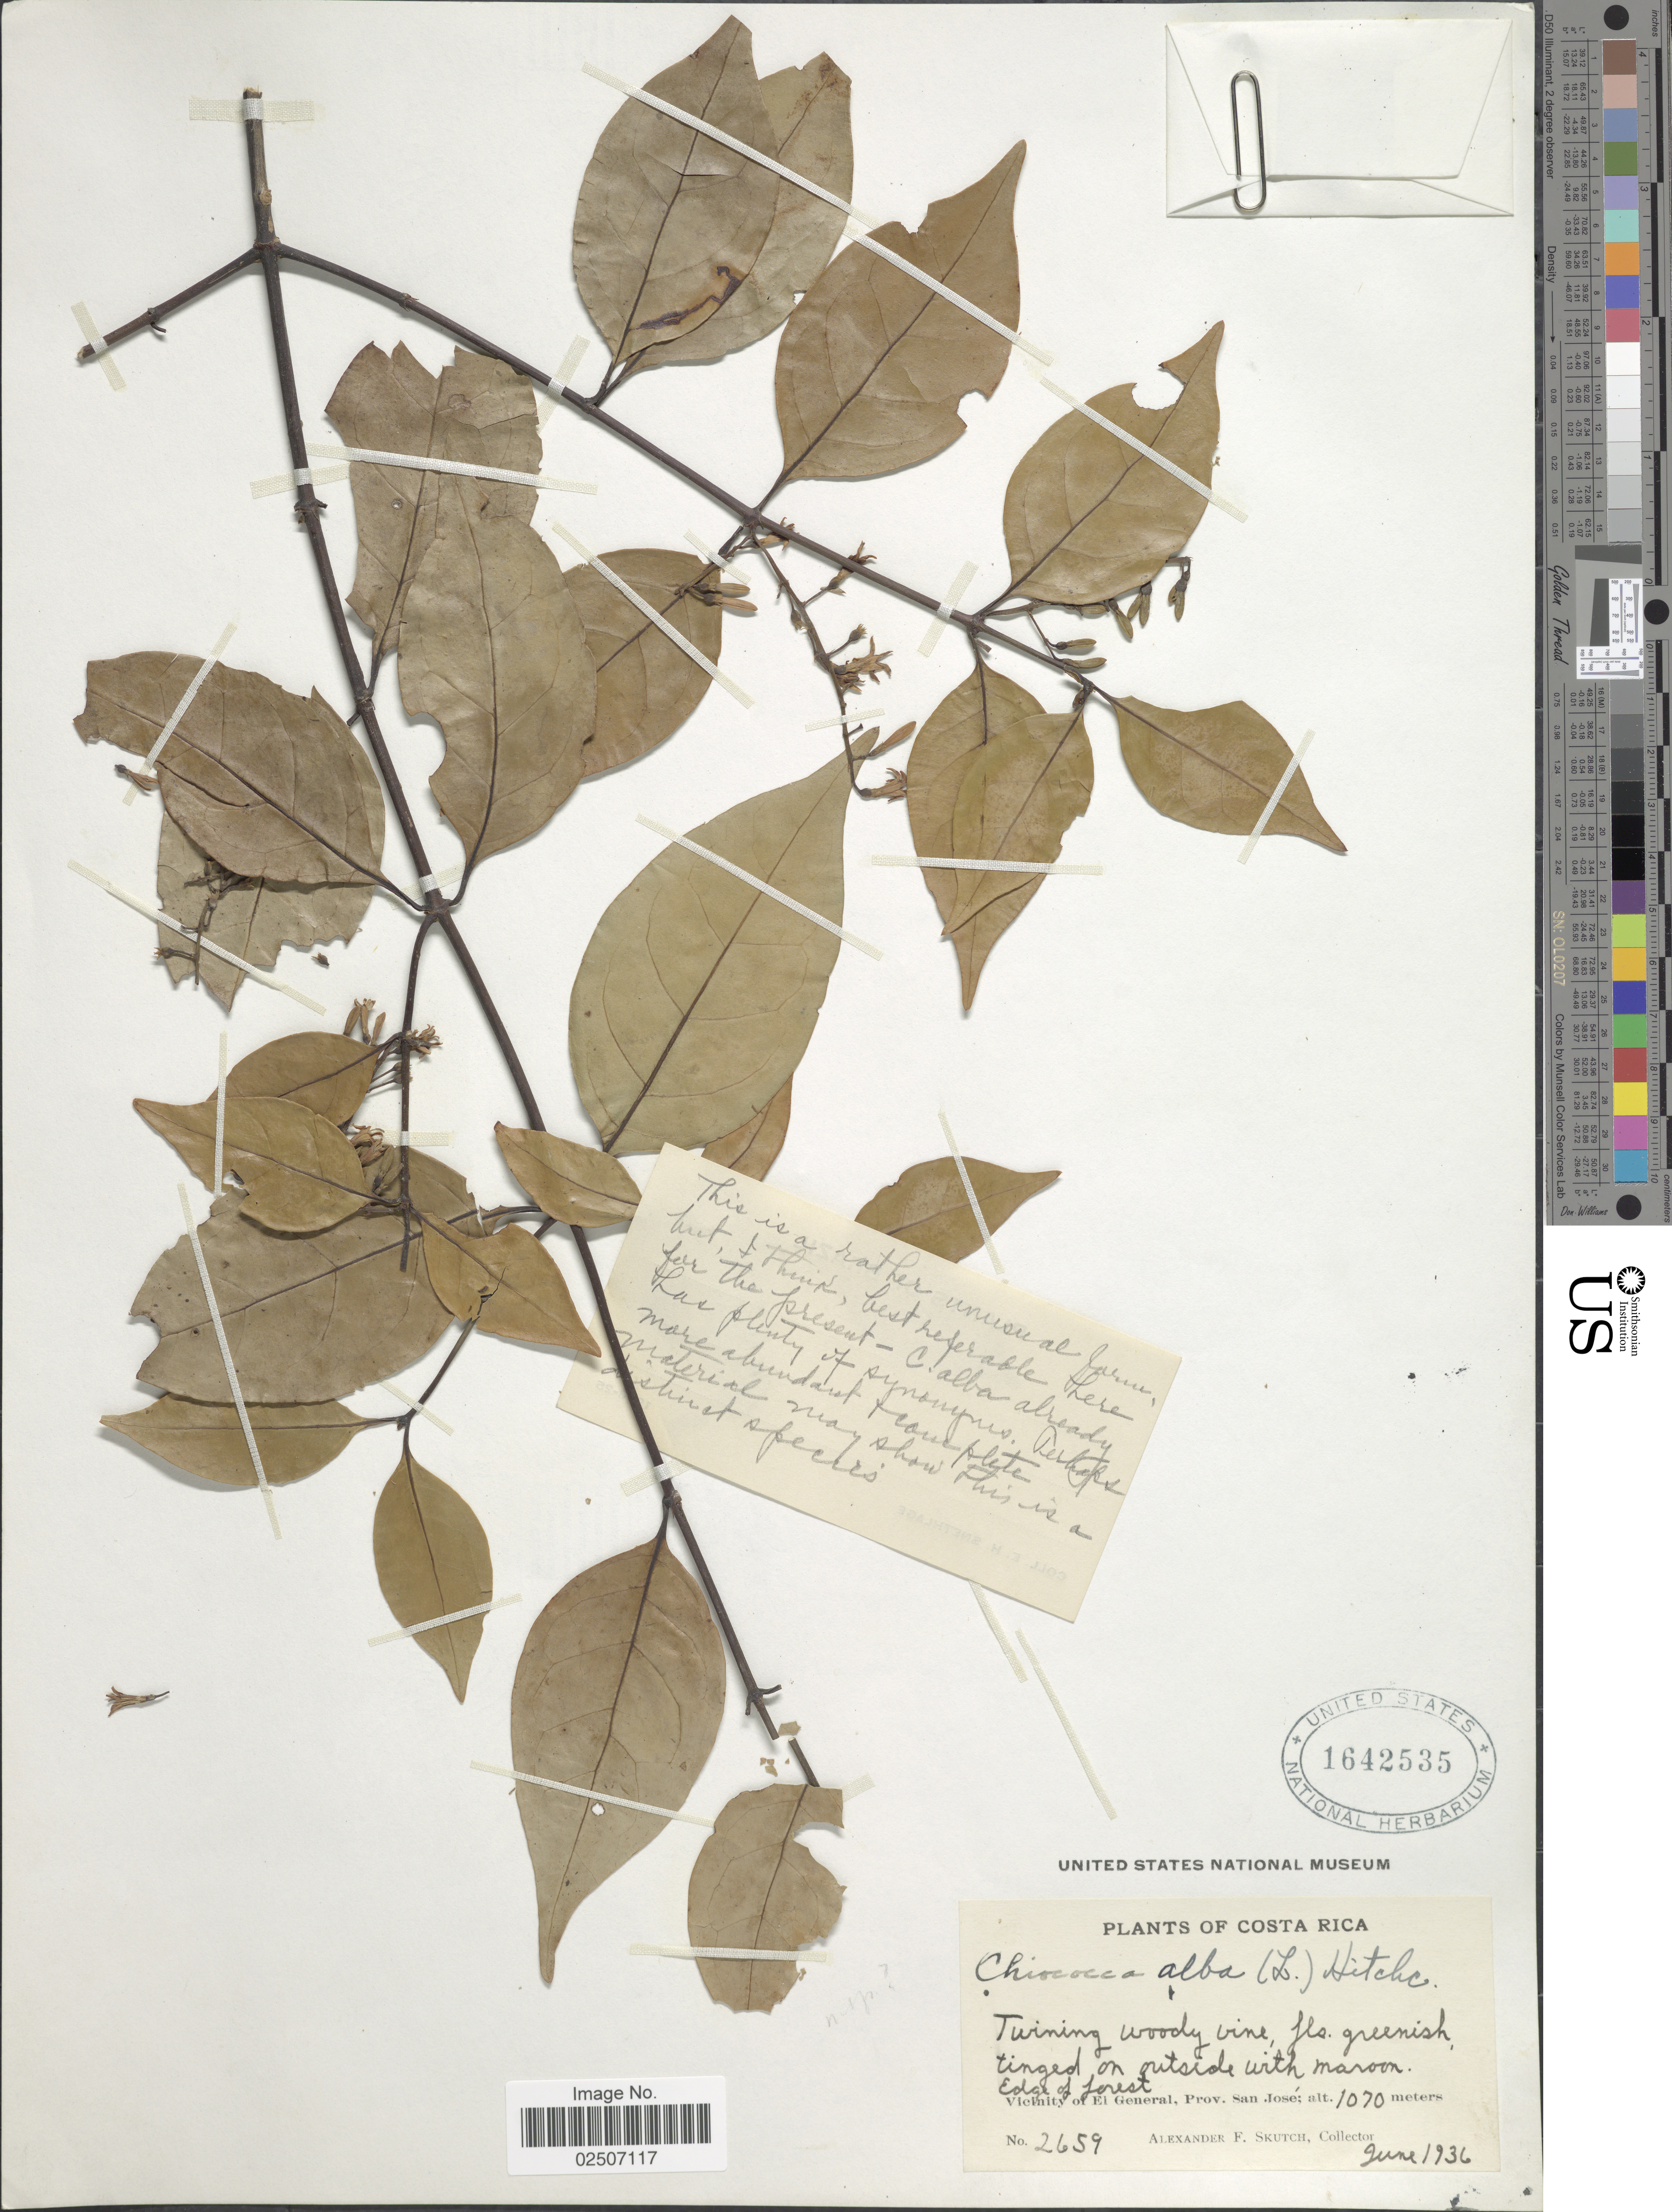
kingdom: Plantae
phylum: Tracheophyta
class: Magnoliopsida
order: Gentianales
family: Rubiaceae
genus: Chiococca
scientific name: Chiococca alba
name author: (L.) Hitchc.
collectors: A. F. Skutch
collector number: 2659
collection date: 1936-06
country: Costa Rica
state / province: San José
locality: Vicinity of El General, Prov. San Jose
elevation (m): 1070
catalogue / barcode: US 1642535